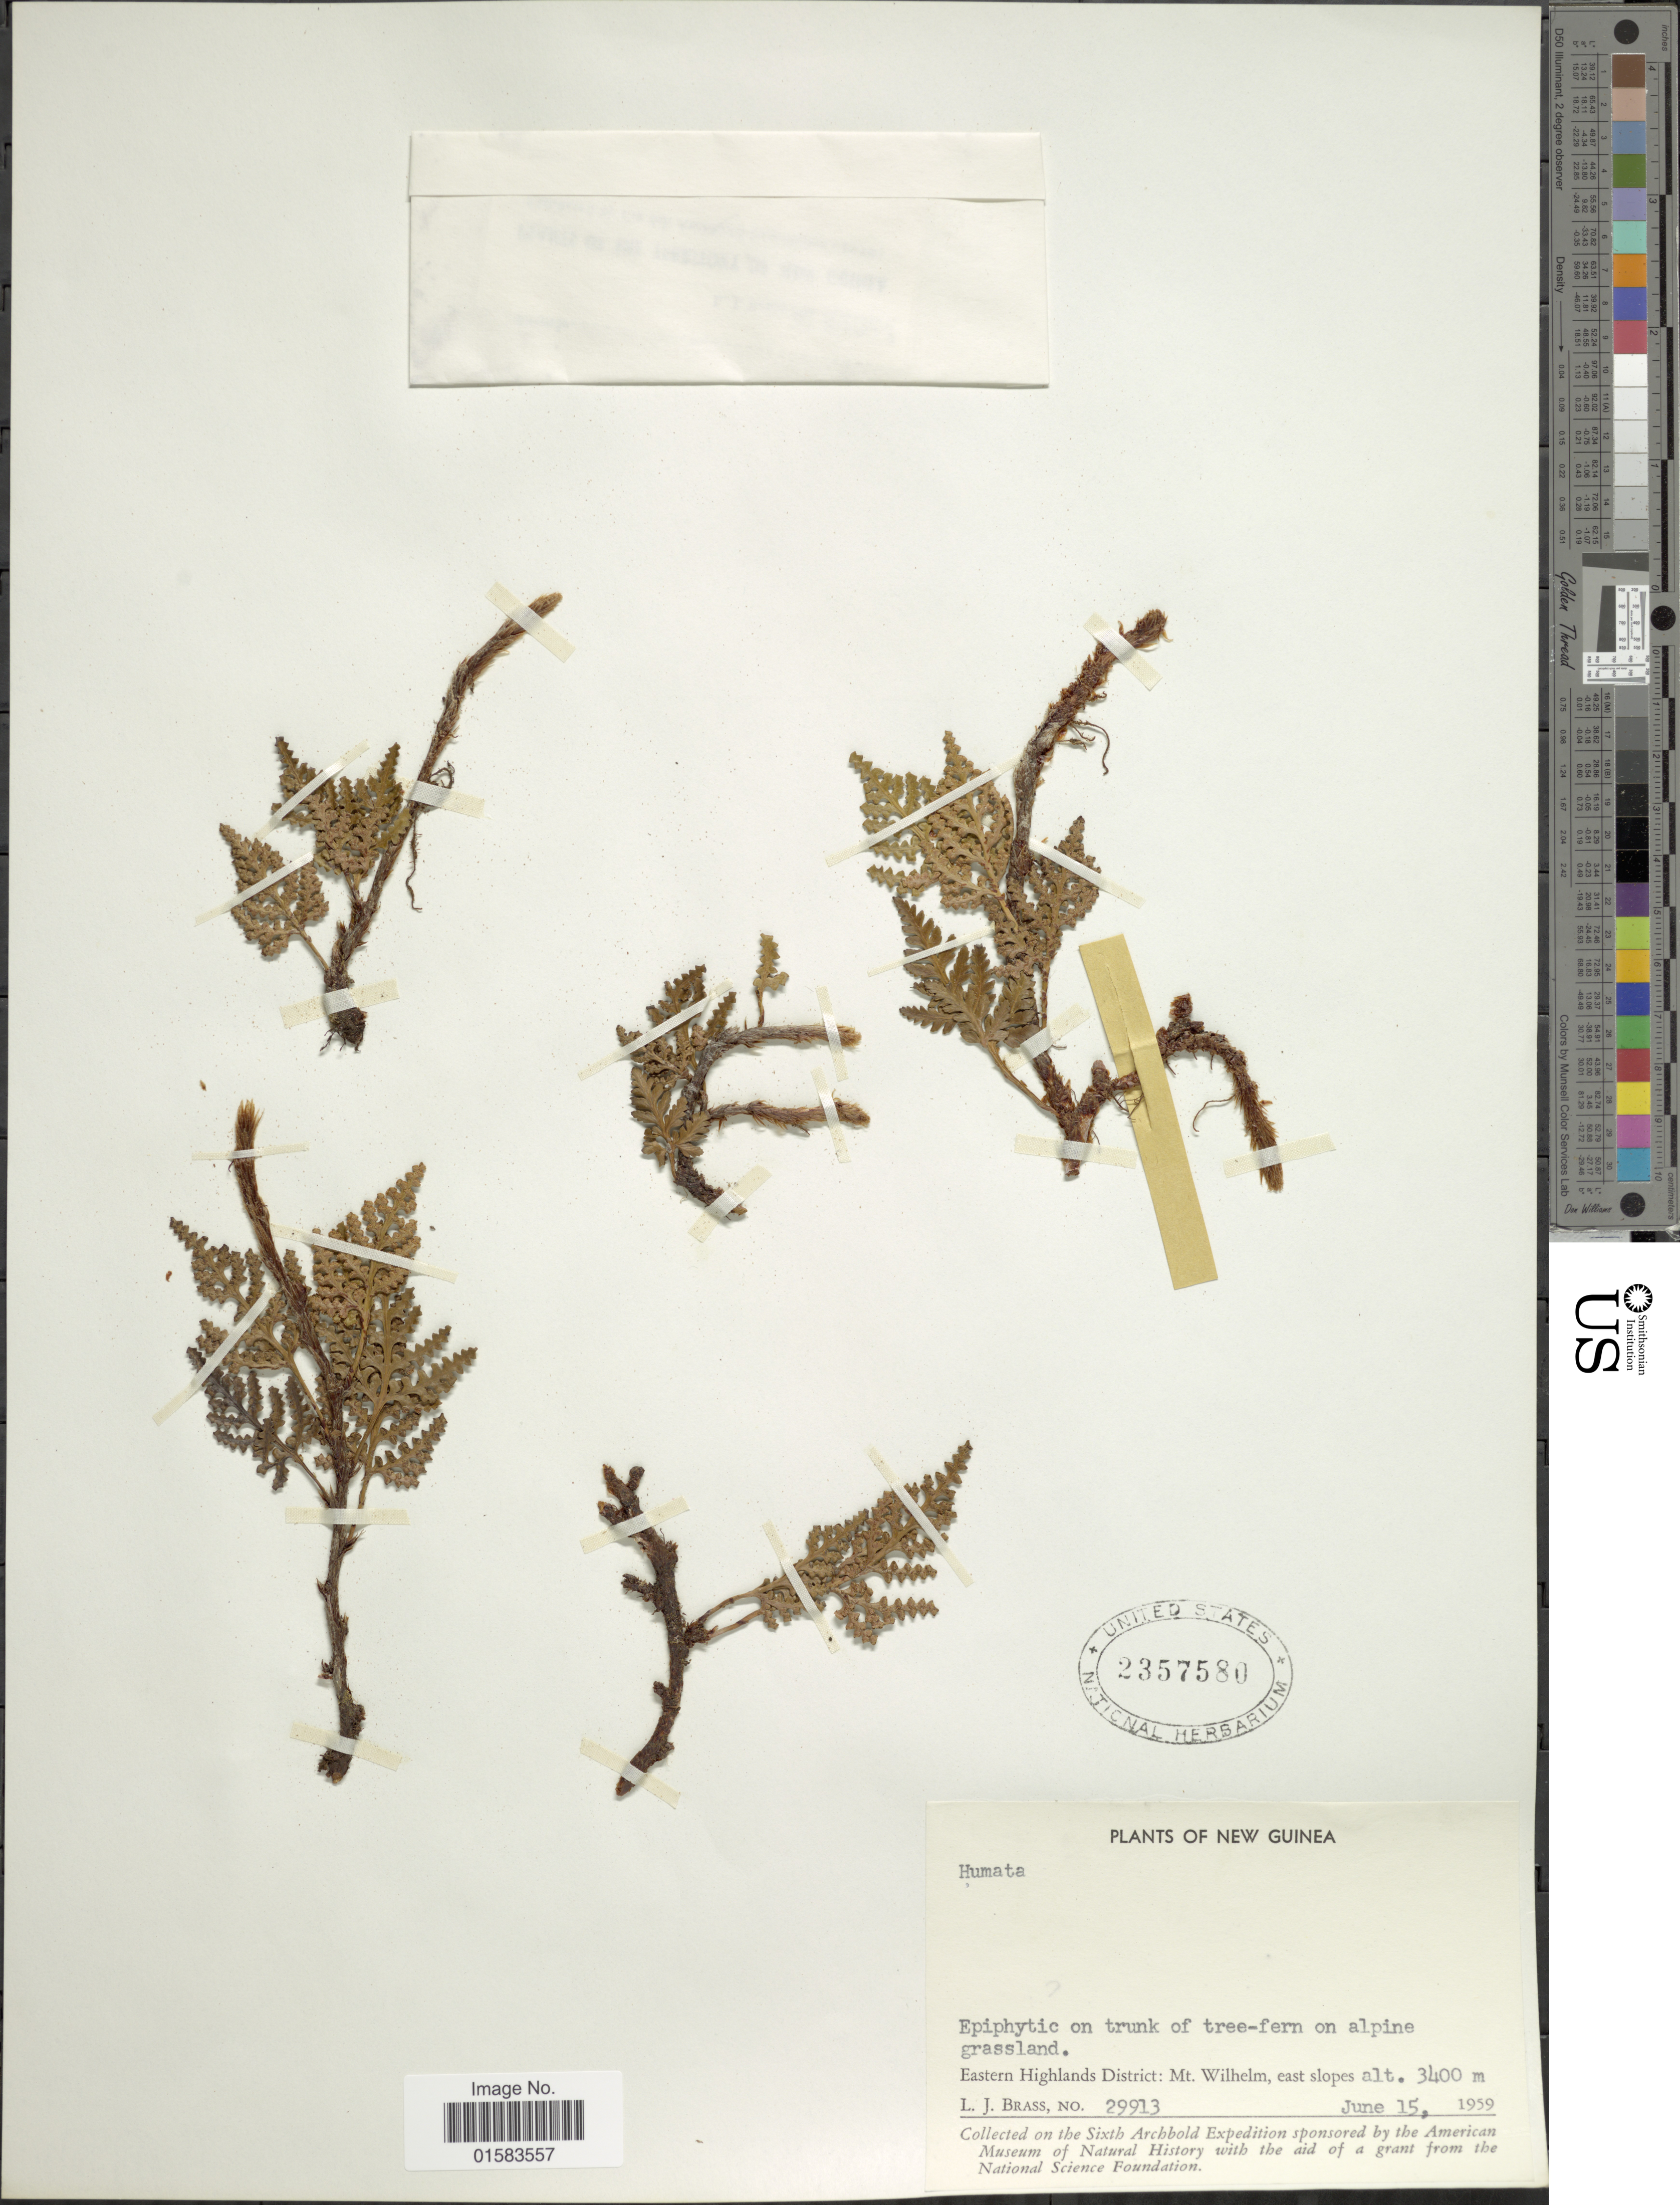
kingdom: Plantae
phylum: Tracheophyta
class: Polypodiopsida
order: Polypodiales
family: Davalliaceae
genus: Davallia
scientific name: Davallia sp.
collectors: L. J. Brass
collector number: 29913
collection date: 1959-06-15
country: Papua New Guinea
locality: New Guinea. Eastern Highlands District : Mt. Wilhelm, east slopes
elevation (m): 3400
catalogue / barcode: US 2357580